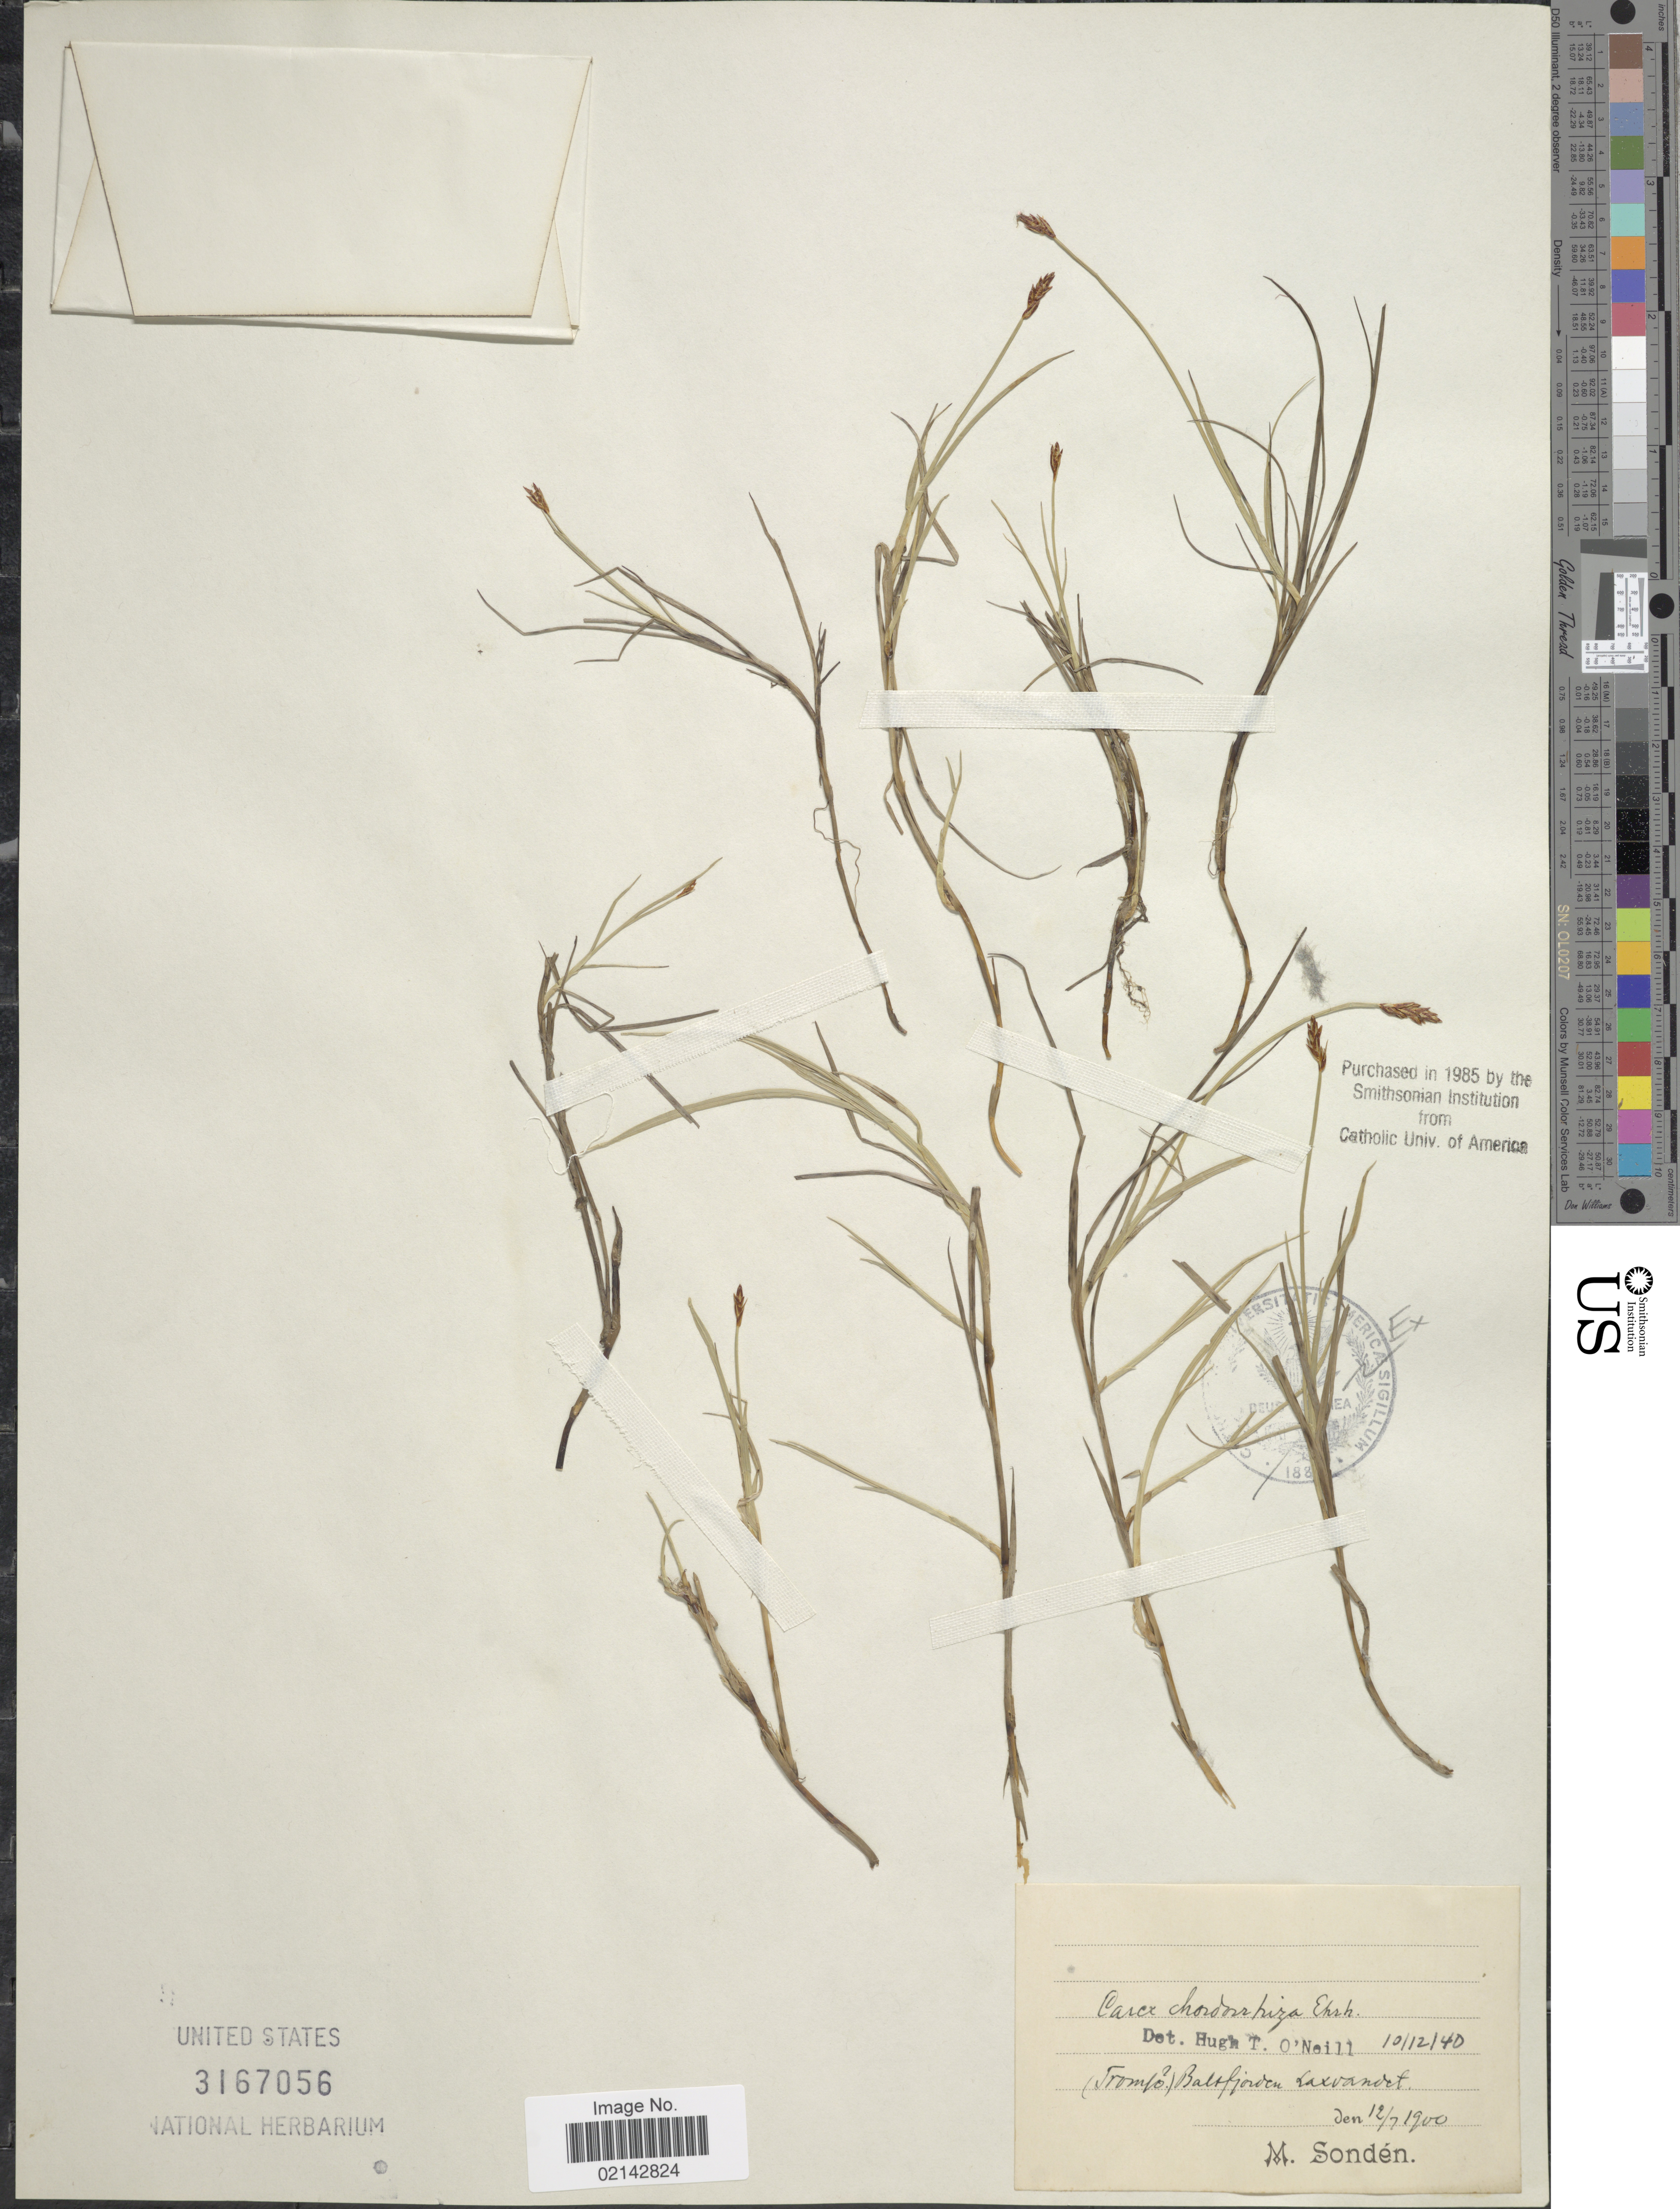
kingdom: Plantae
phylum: Tracheophyta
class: Liliopsida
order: Poales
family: Cyperaceae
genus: Carex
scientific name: Carex chordorrhiza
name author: L. f.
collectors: M. Sondén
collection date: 1900-07-12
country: Norway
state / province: Troms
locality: Balsfjorden Laxvandet.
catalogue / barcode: US 3167056